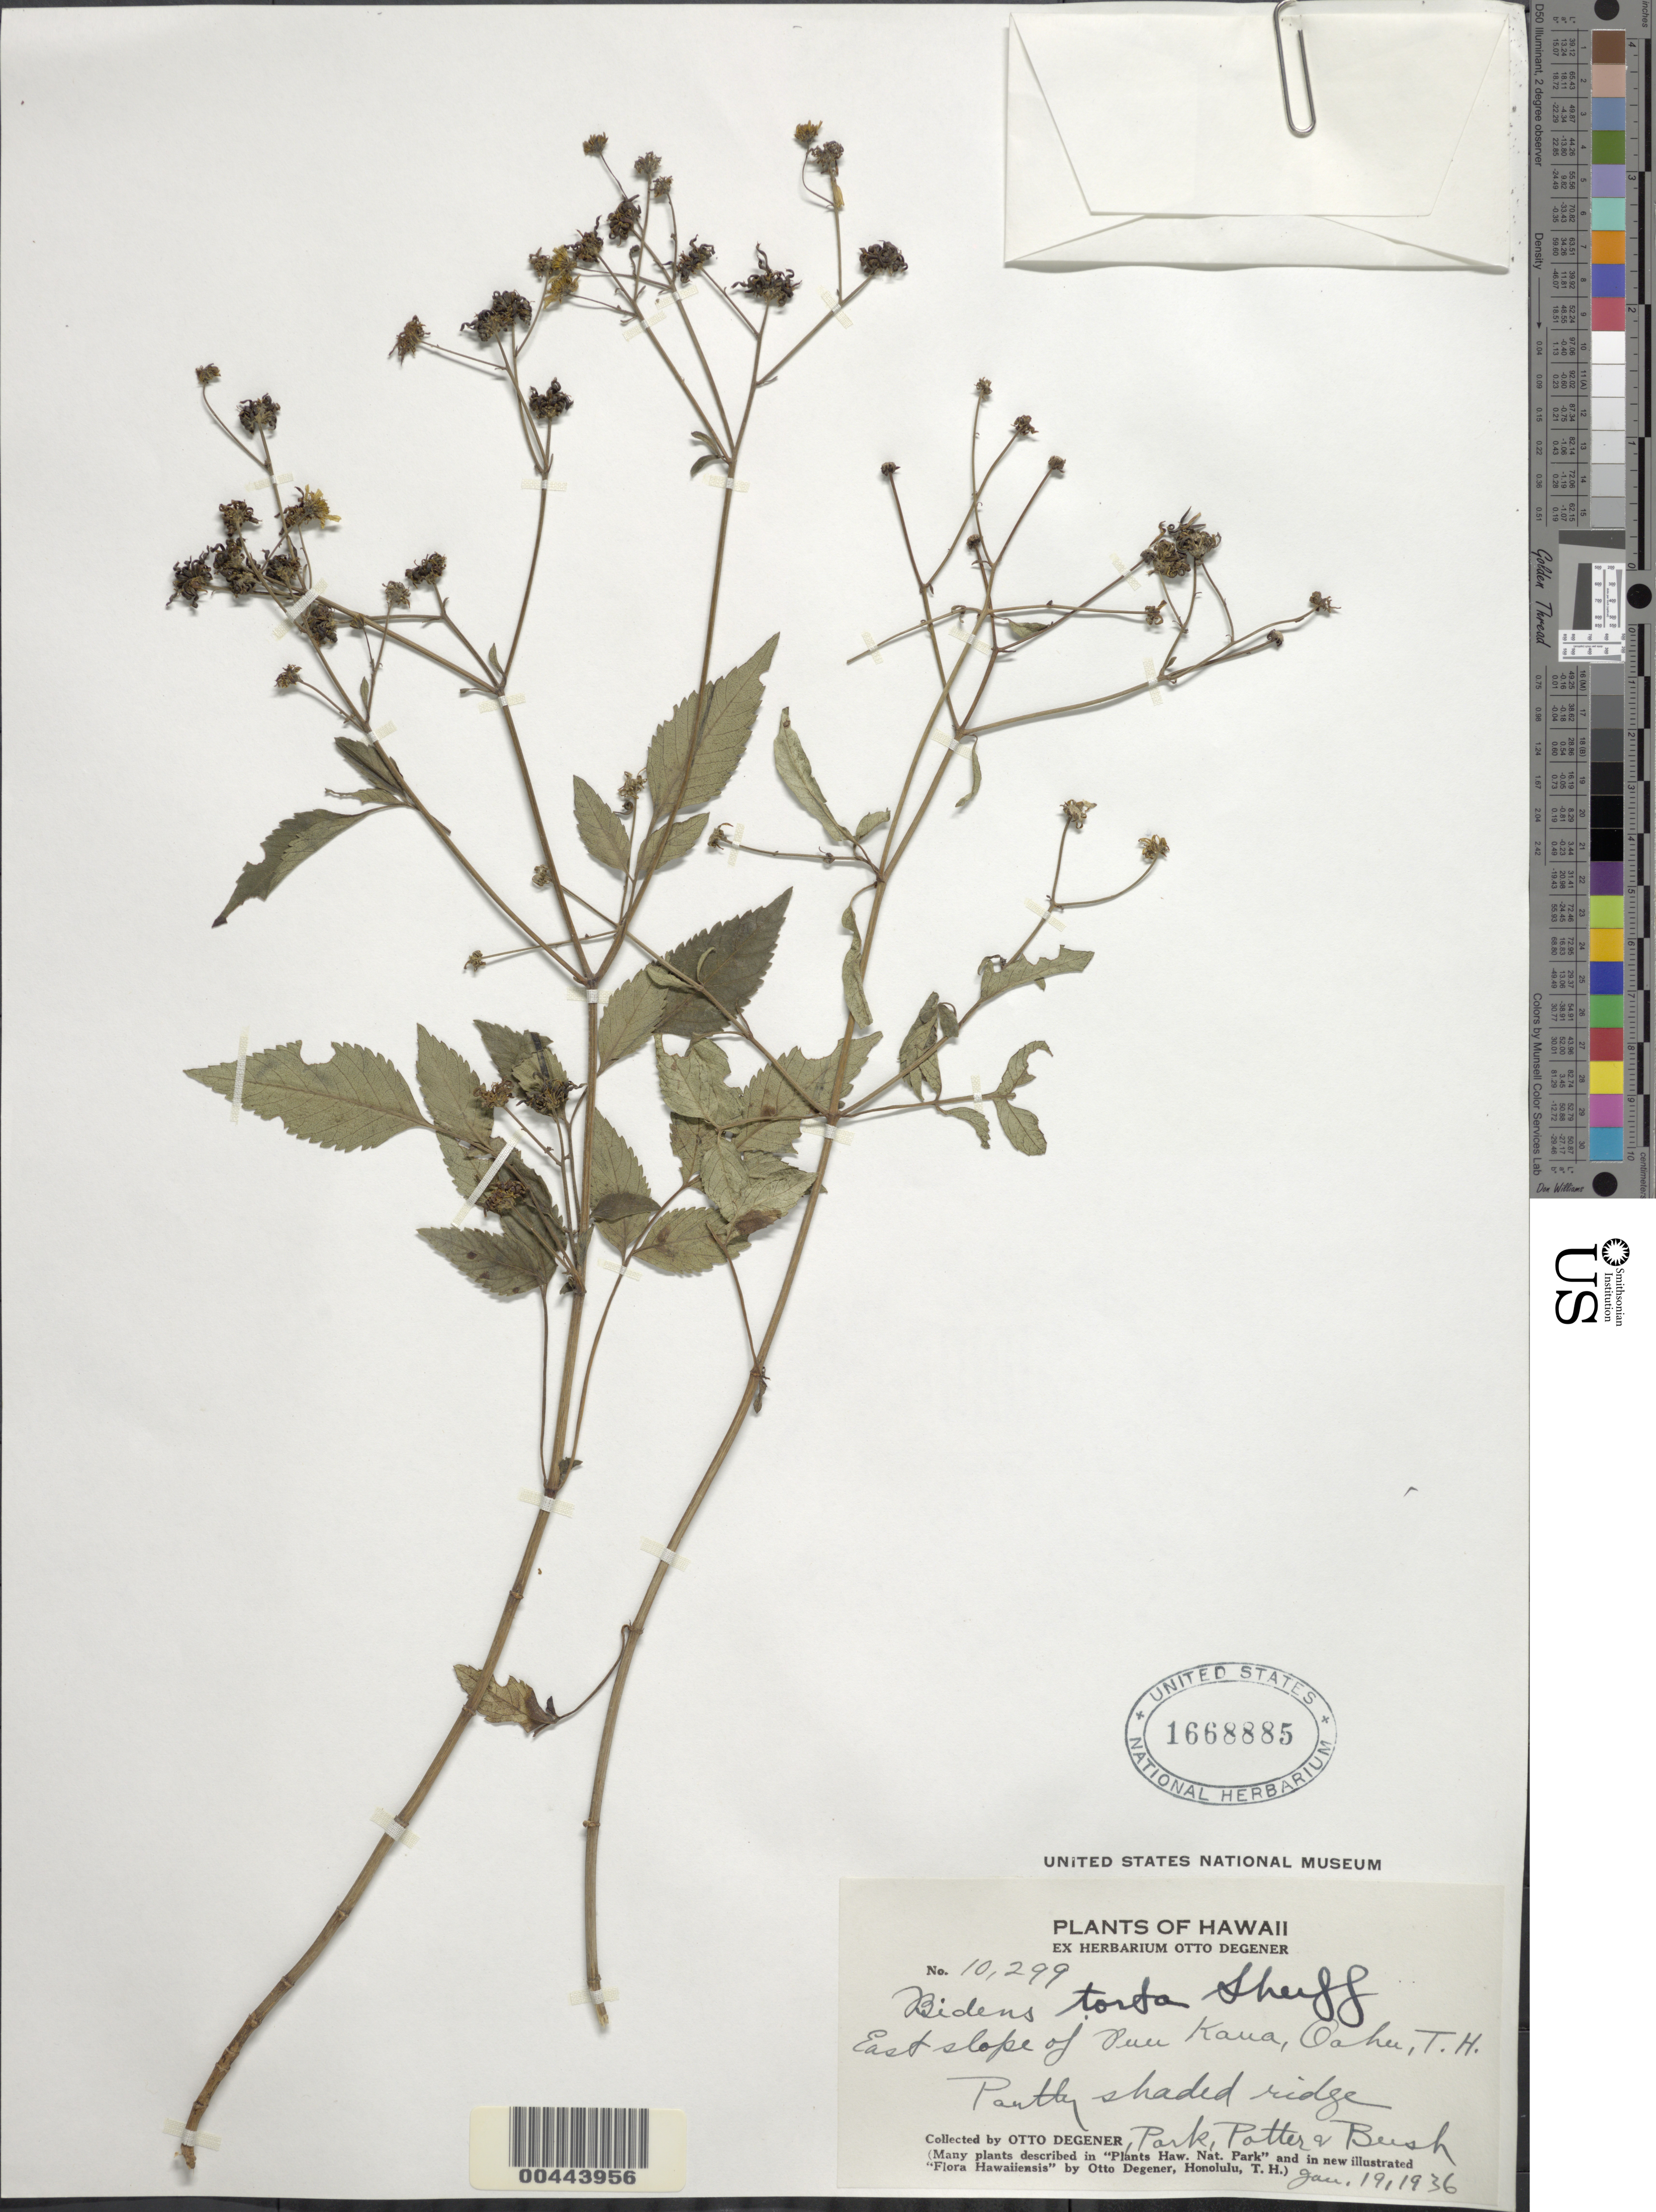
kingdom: Plantae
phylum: Tracheophyta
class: Magnoliopsida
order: Asterales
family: Asteraceae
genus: Bidens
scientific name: Bidens torta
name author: Sherff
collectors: O. Degener, Park, Potter & B. F. Bush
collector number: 10299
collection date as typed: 19 Jan 1936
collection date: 1936-01-19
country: United States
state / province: Hawaii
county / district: Honolulu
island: Oahu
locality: East slope of Puu Kaua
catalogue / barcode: US 1668885